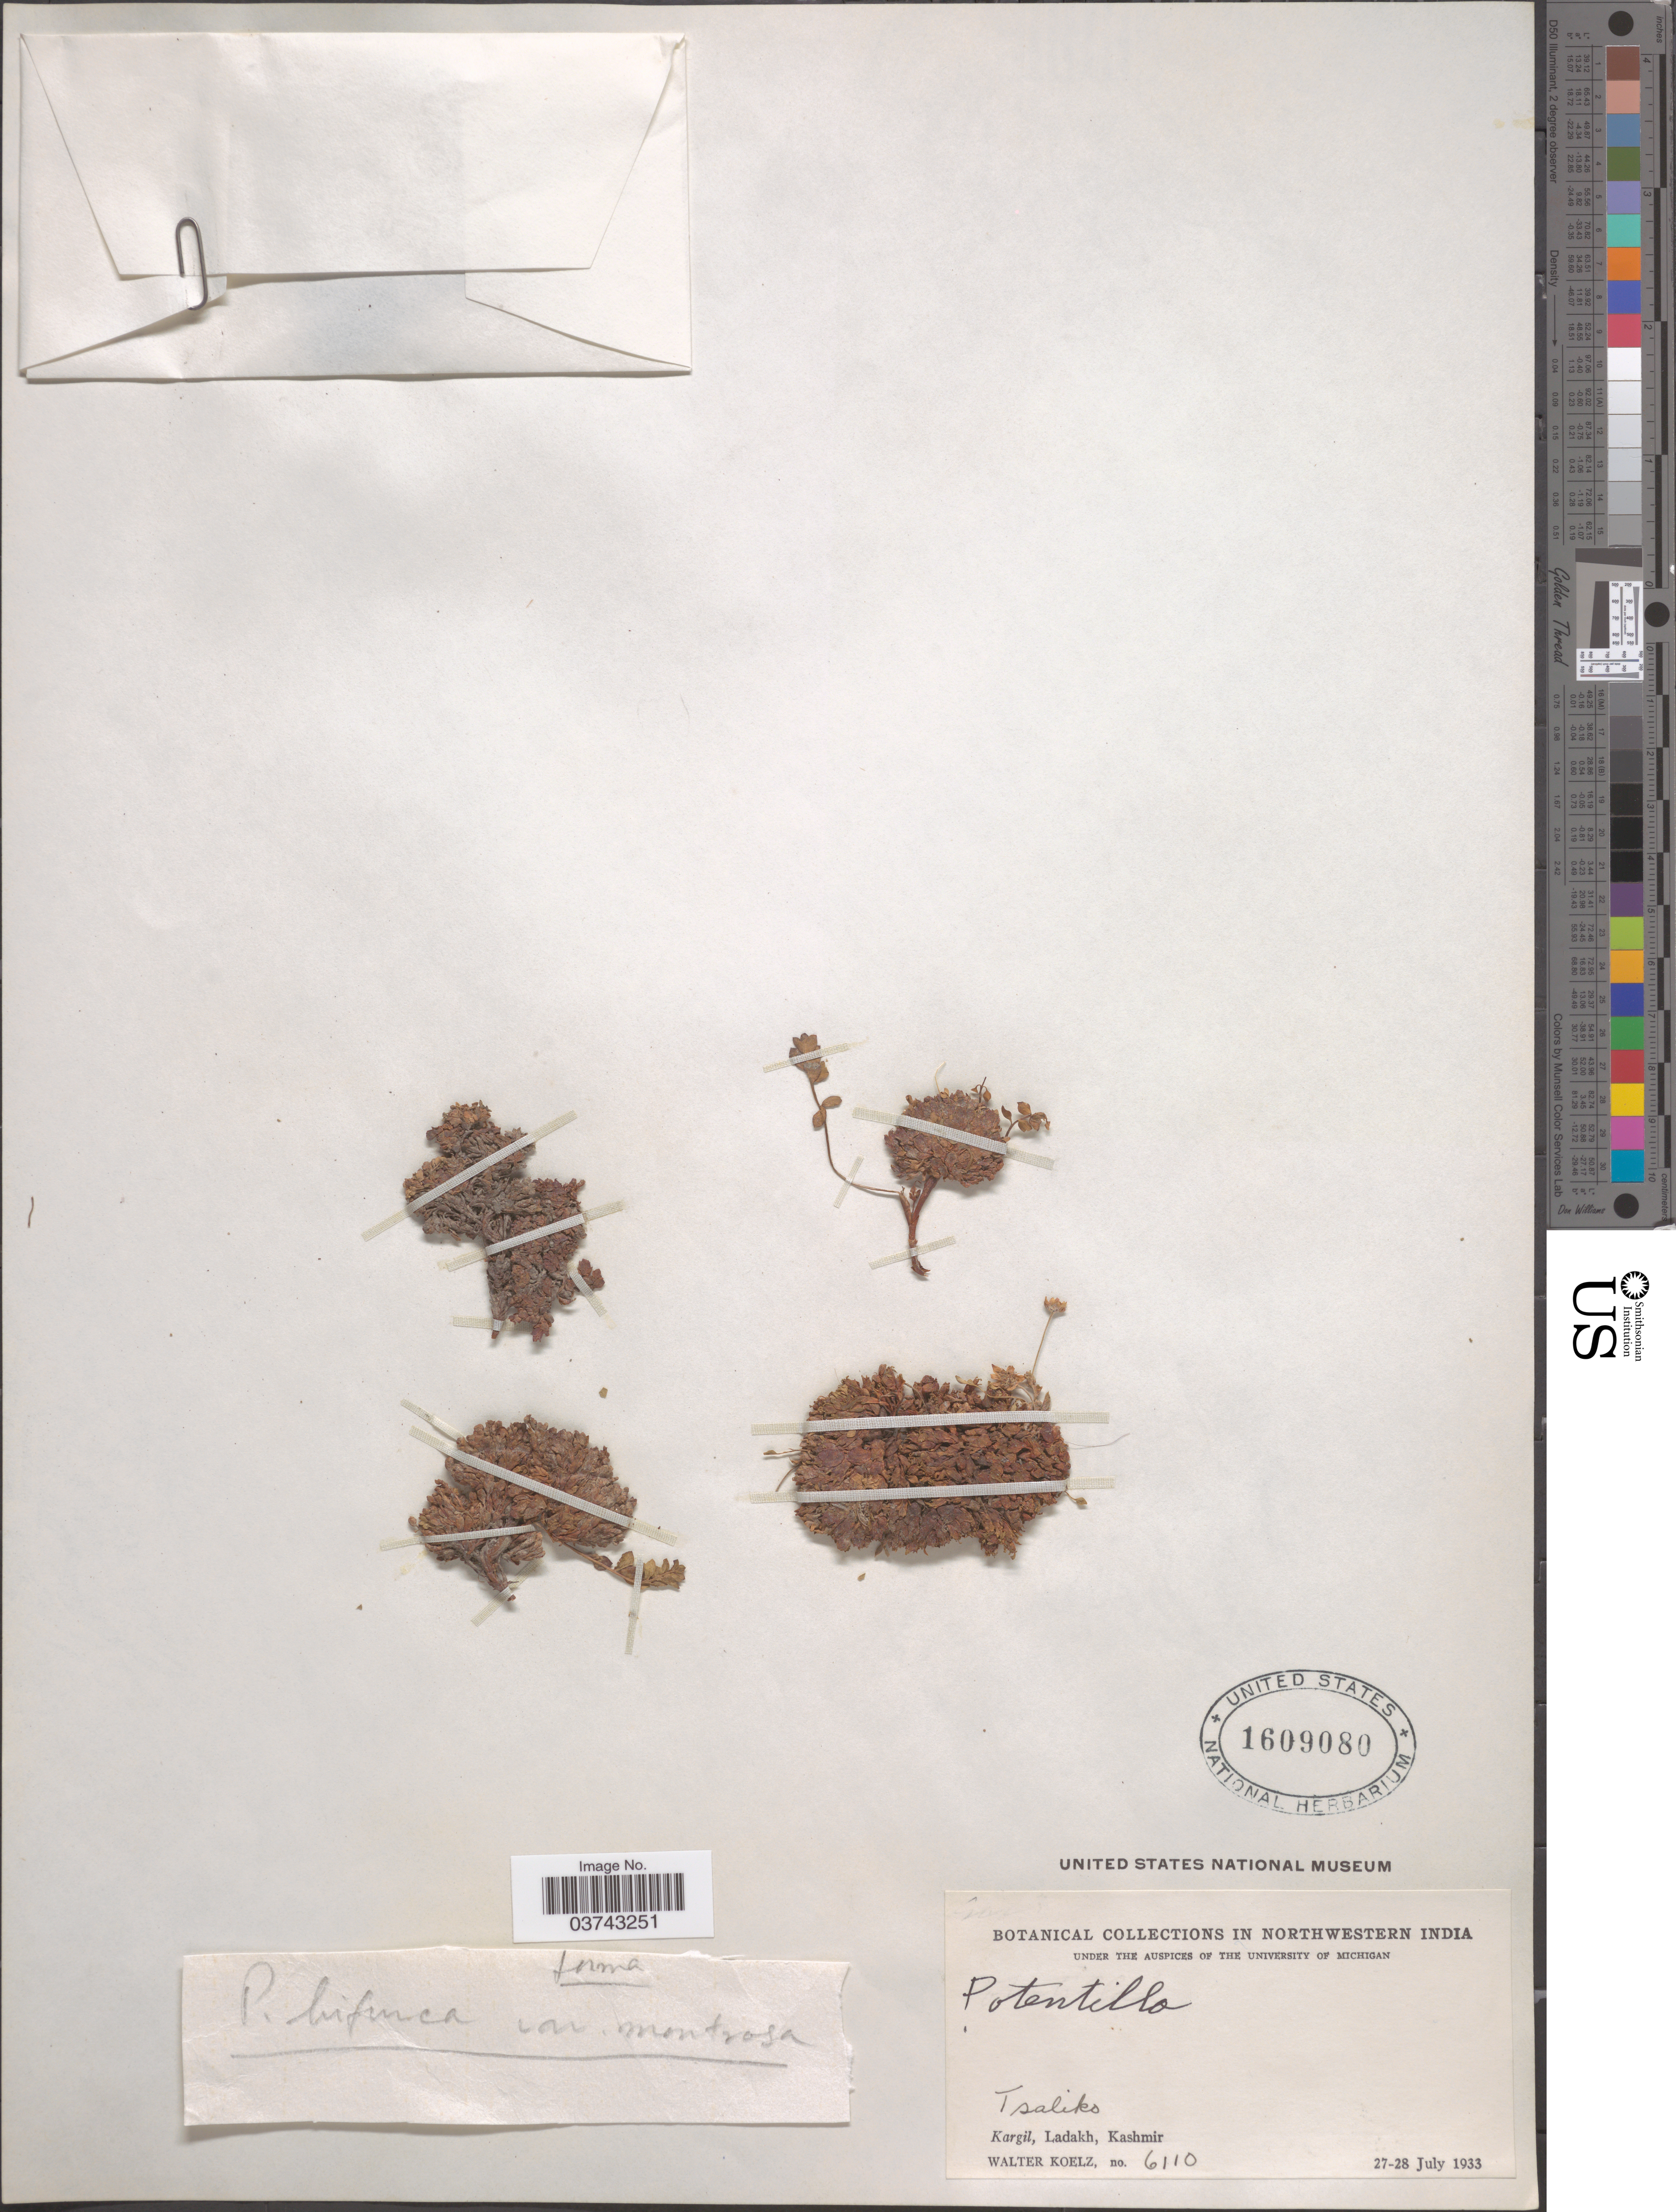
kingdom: Plantae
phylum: Tracheophyta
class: Magnoliopsida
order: Rosales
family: Rosaceae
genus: Sibbaldianthe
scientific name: Sibbaldianthe bifurca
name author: (L.) Kurtto & T. Erikss.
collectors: W. N. Koelz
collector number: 6110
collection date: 1933-07-27/1933-07-28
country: India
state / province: Jammu and Kashmir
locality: Northwestern India. Tsaliko. Kargil, Ladakh, Kashmir.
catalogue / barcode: US 1609080